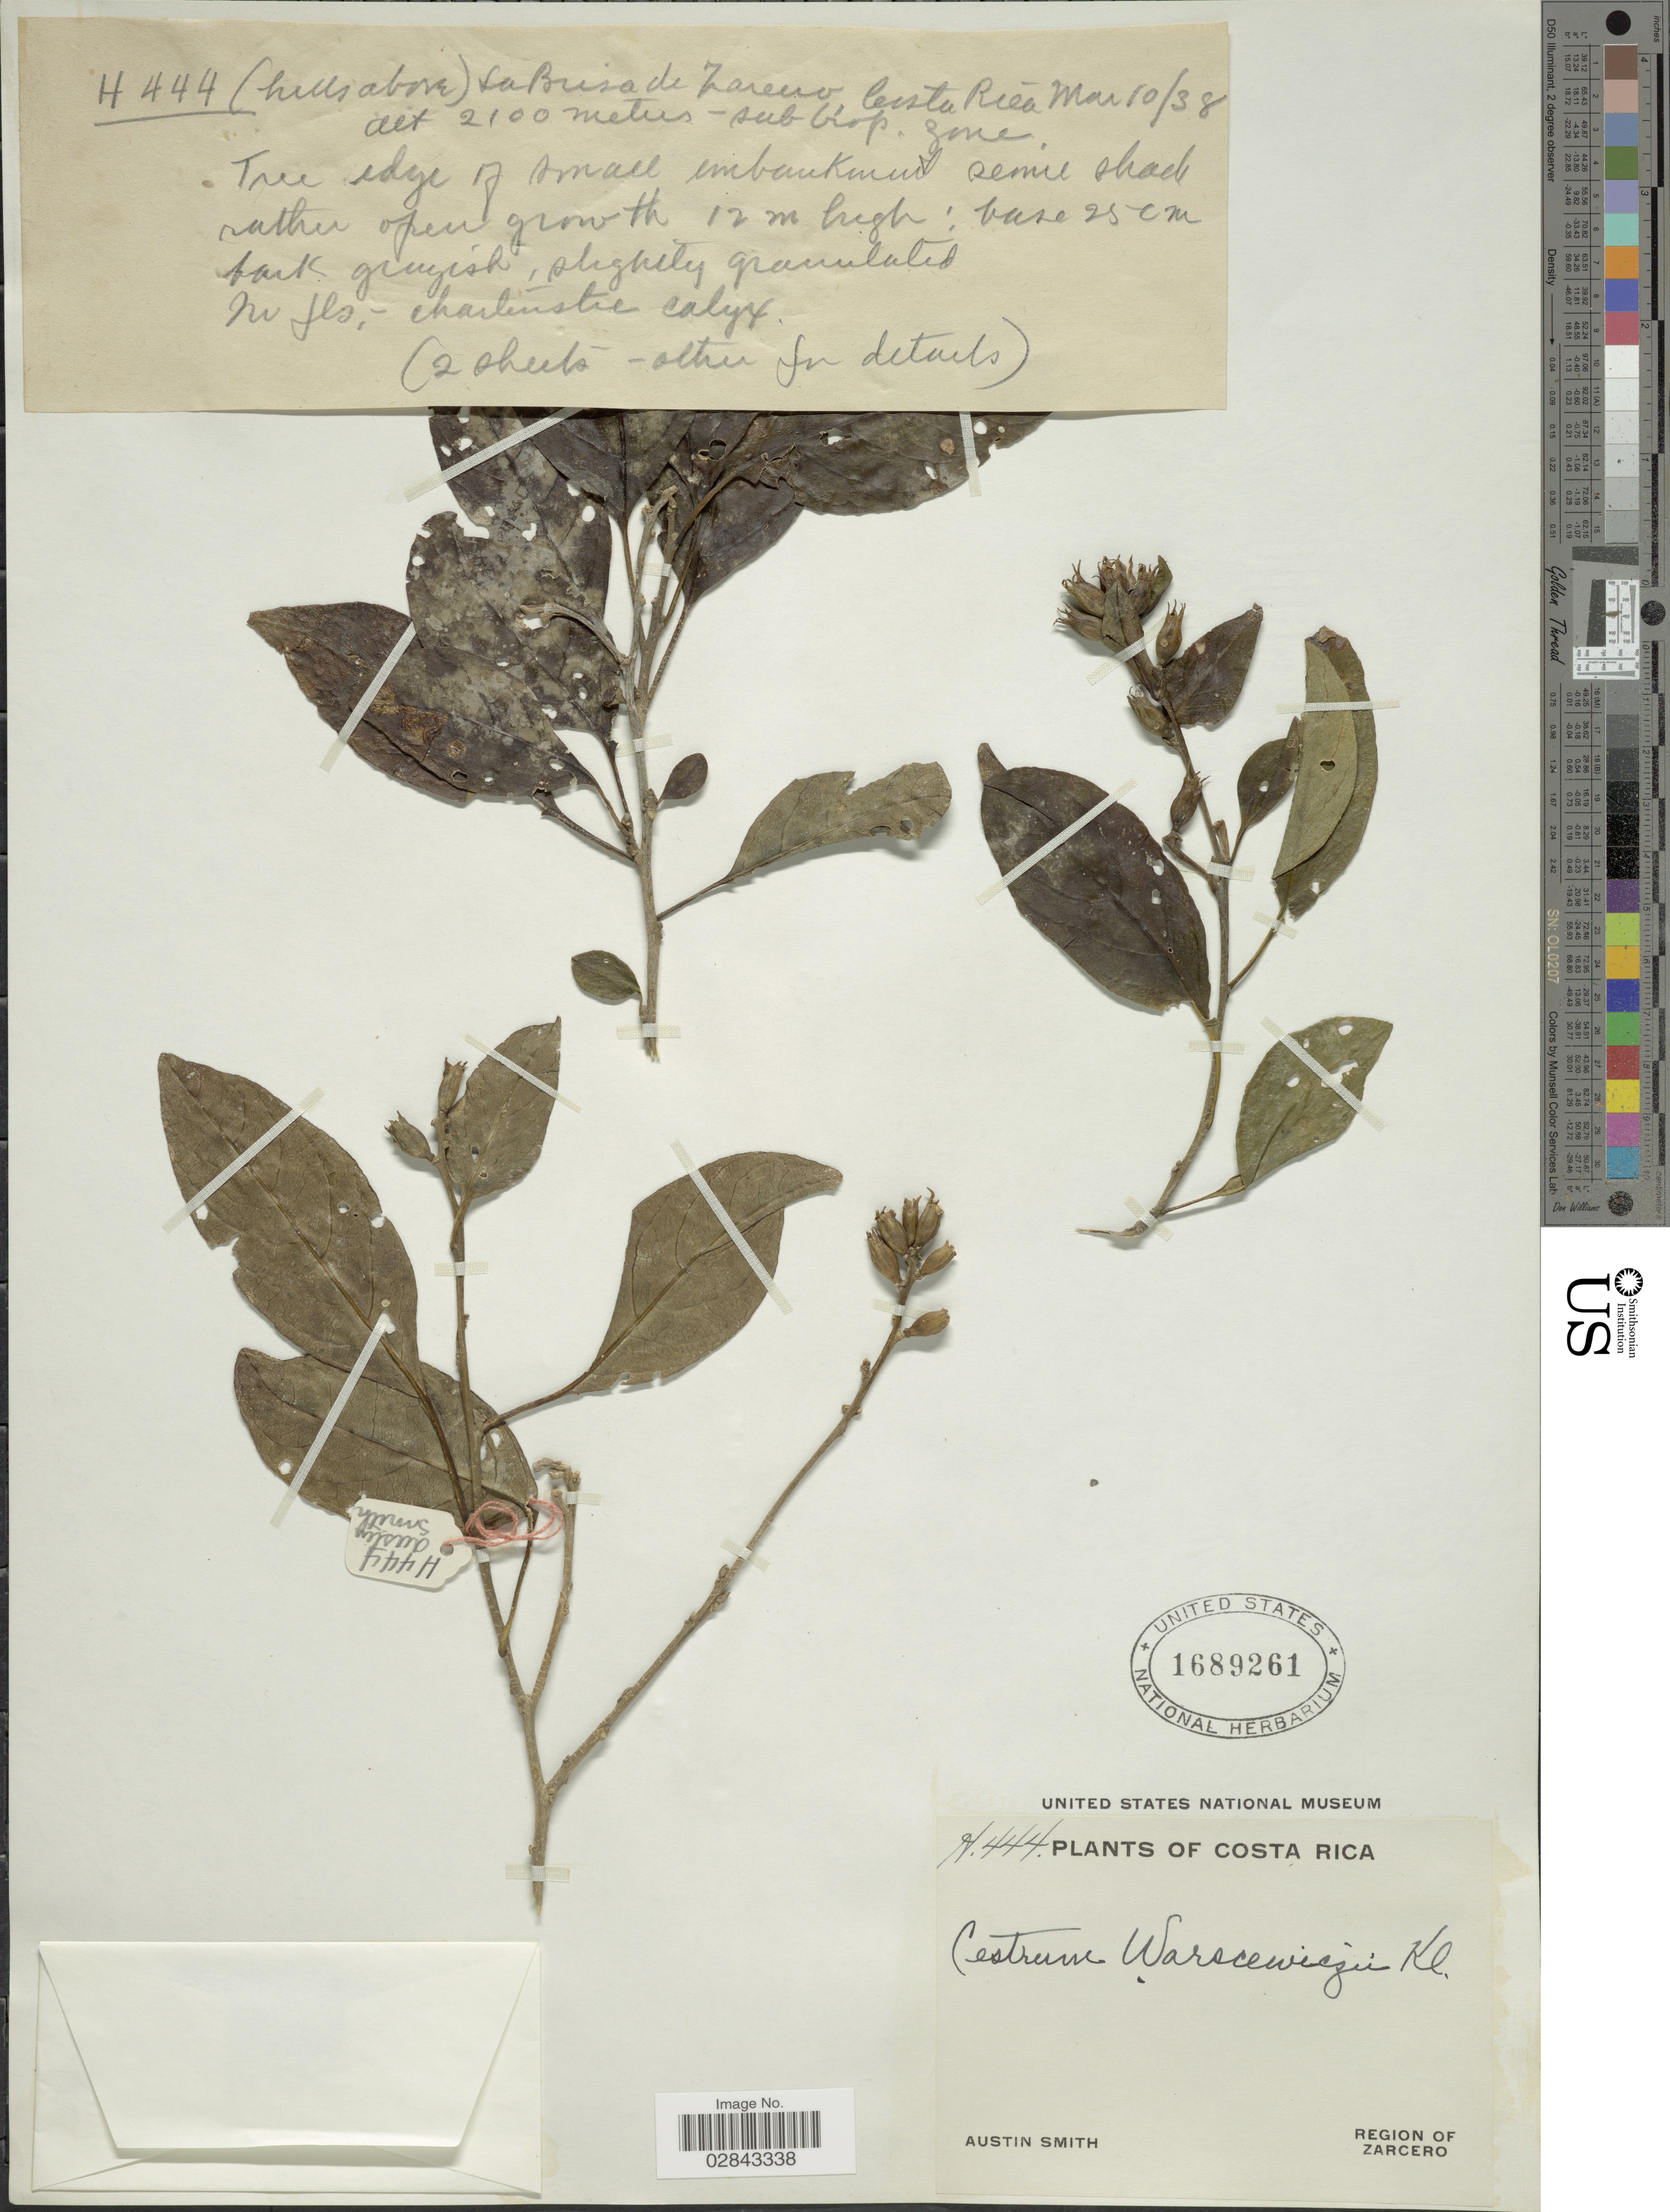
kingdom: Plantae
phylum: Tracheophyta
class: Magnoliopsida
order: Solanales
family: Solanaceae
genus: Cestrum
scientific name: Cestrum aurantiacum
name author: Lindley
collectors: Aust P. Smith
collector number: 444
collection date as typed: Transcribed d/m/y: 10/3/38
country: Costa Rica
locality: La Busa de Zareco. Region of Zarcero.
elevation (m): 2100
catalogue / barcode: US 1689261